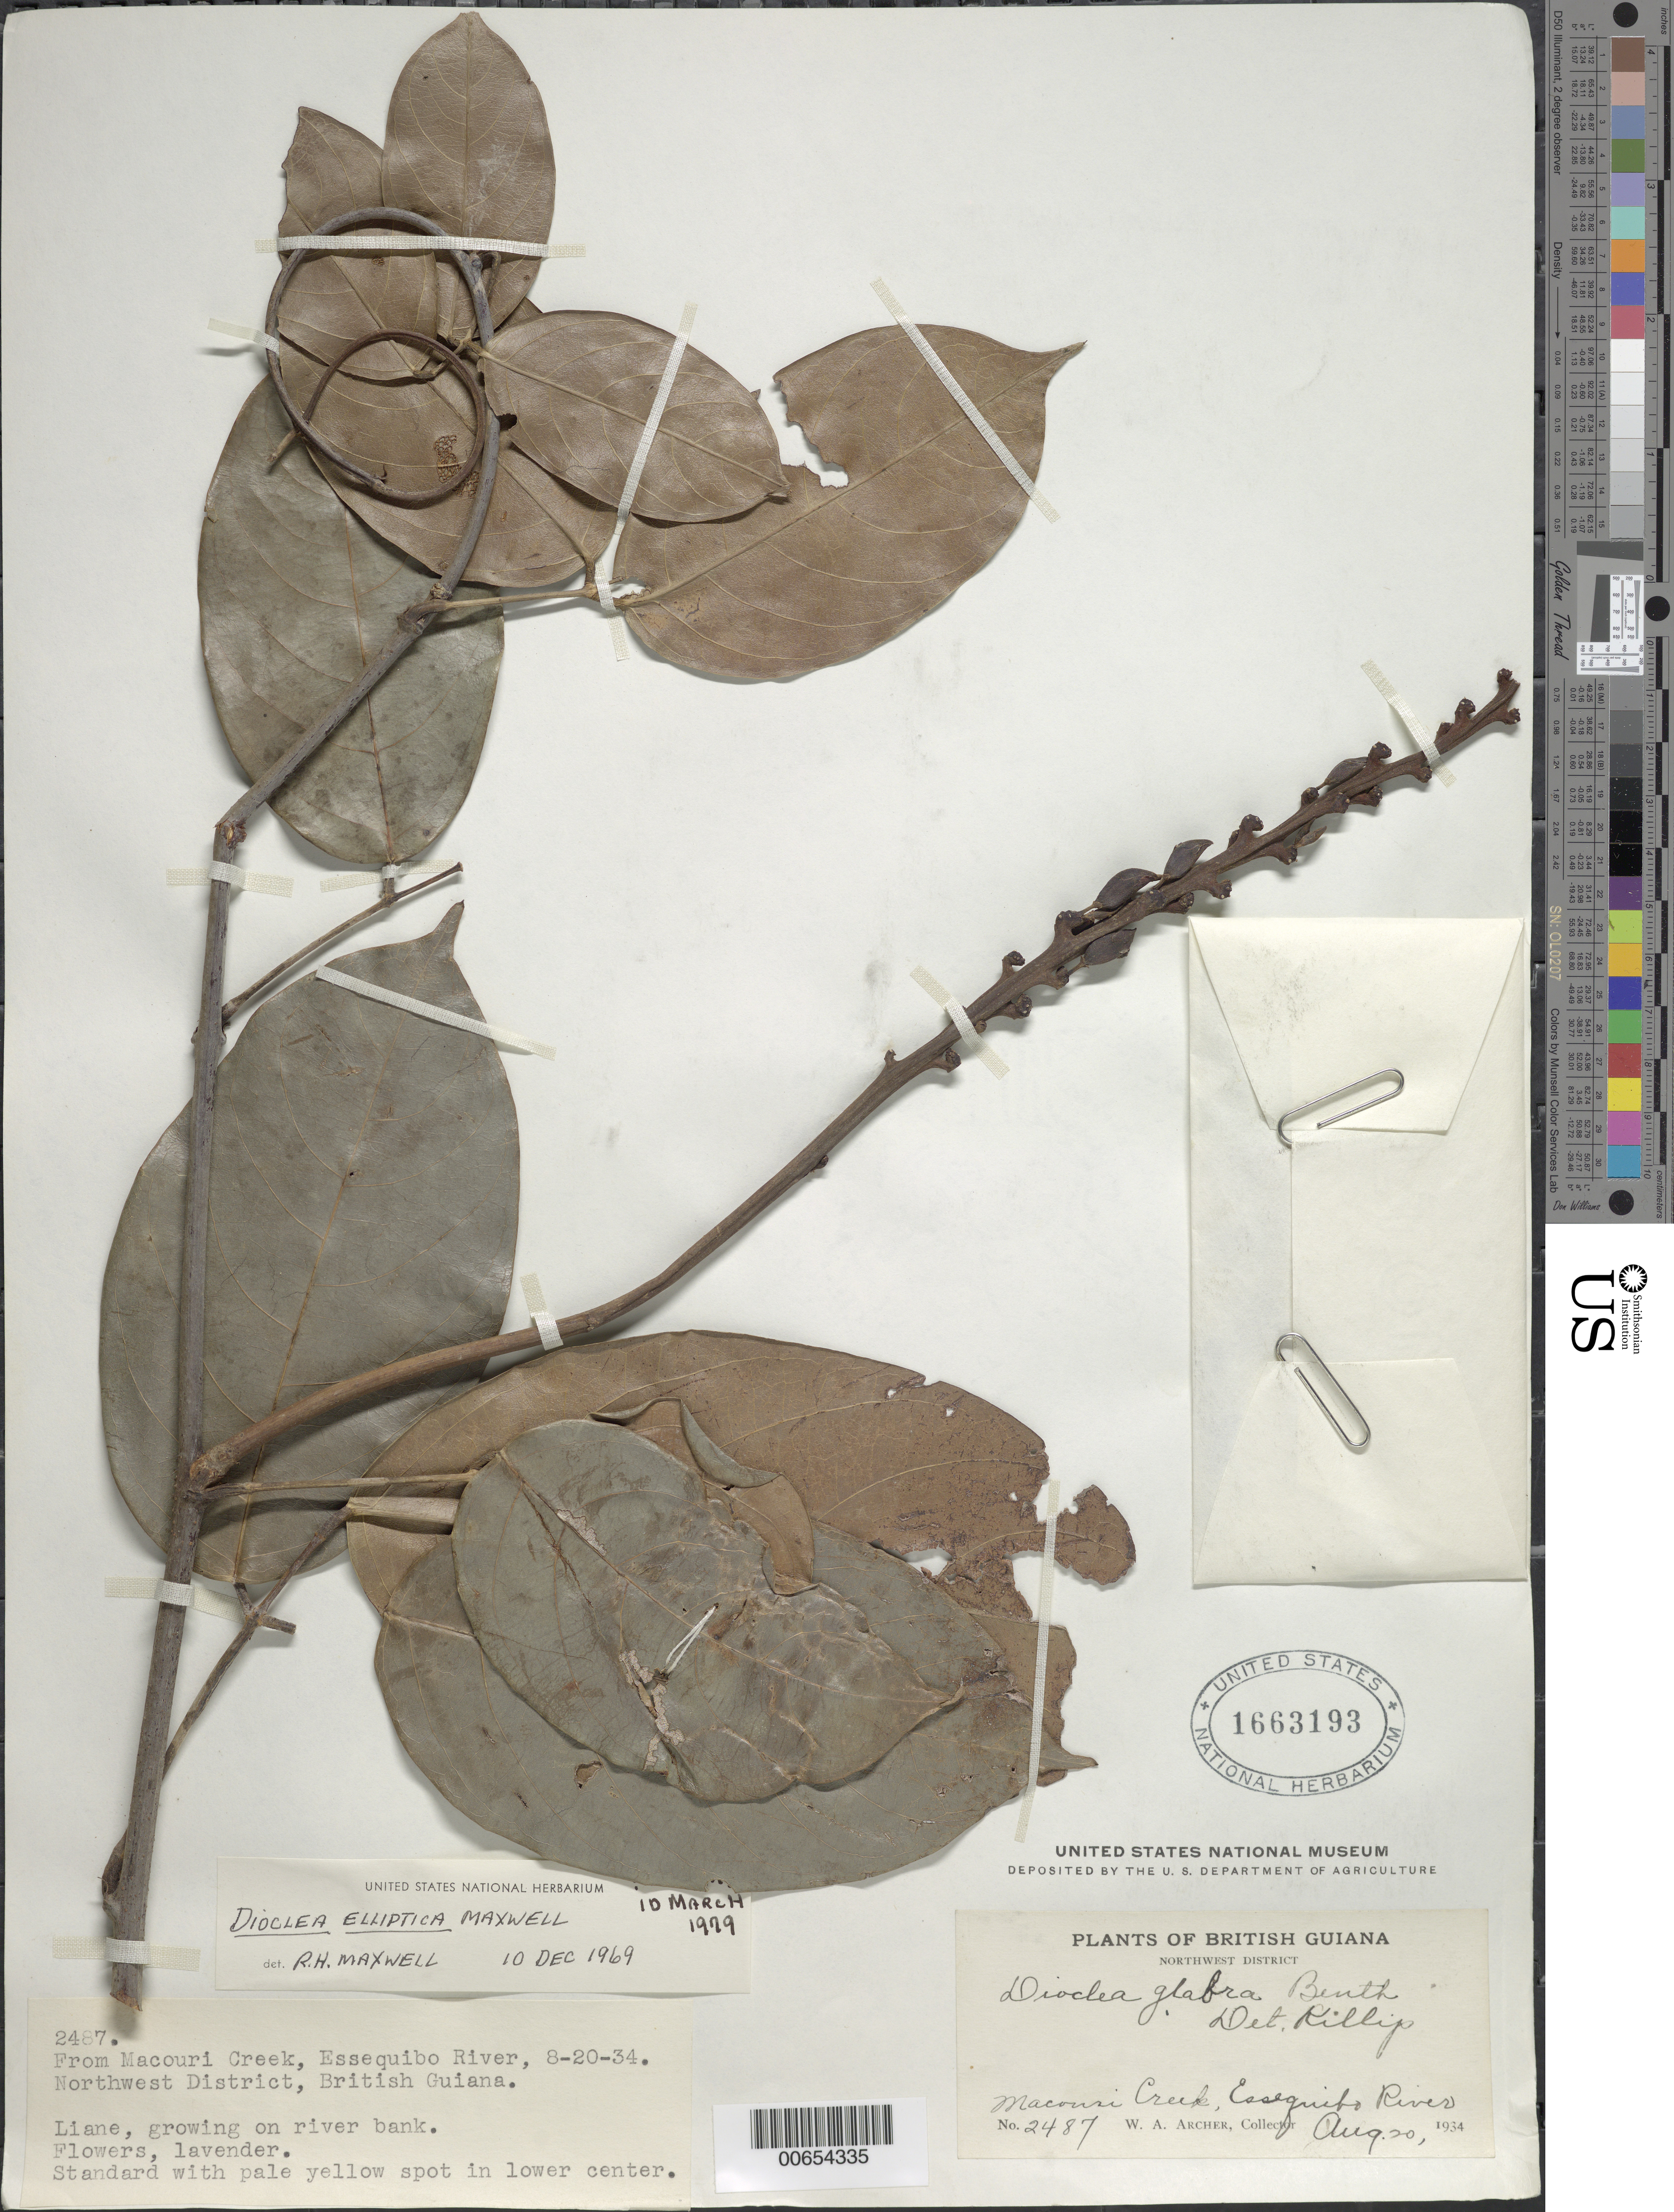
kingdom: Plantae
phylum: Tracheophyta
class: Magnoliopsida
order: Fabales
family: Fabaceae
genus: Macropsychanthus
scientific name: Macropsychanthus scaber var. scaber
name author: (Rich.) L.P. Queiroz & Snak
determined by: Strong, Mark T., (BOT), Smithsonian Institution - National Museum of Natural History (UNITED STATES)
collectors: W. A. Archer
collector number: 2487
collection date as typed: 20-Aug-34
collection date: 1934-08-20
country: Guyana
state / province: U. Demerara-Berbice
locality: Macouri Creek, Essequibo River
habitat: River bank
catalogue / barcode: US 1663193